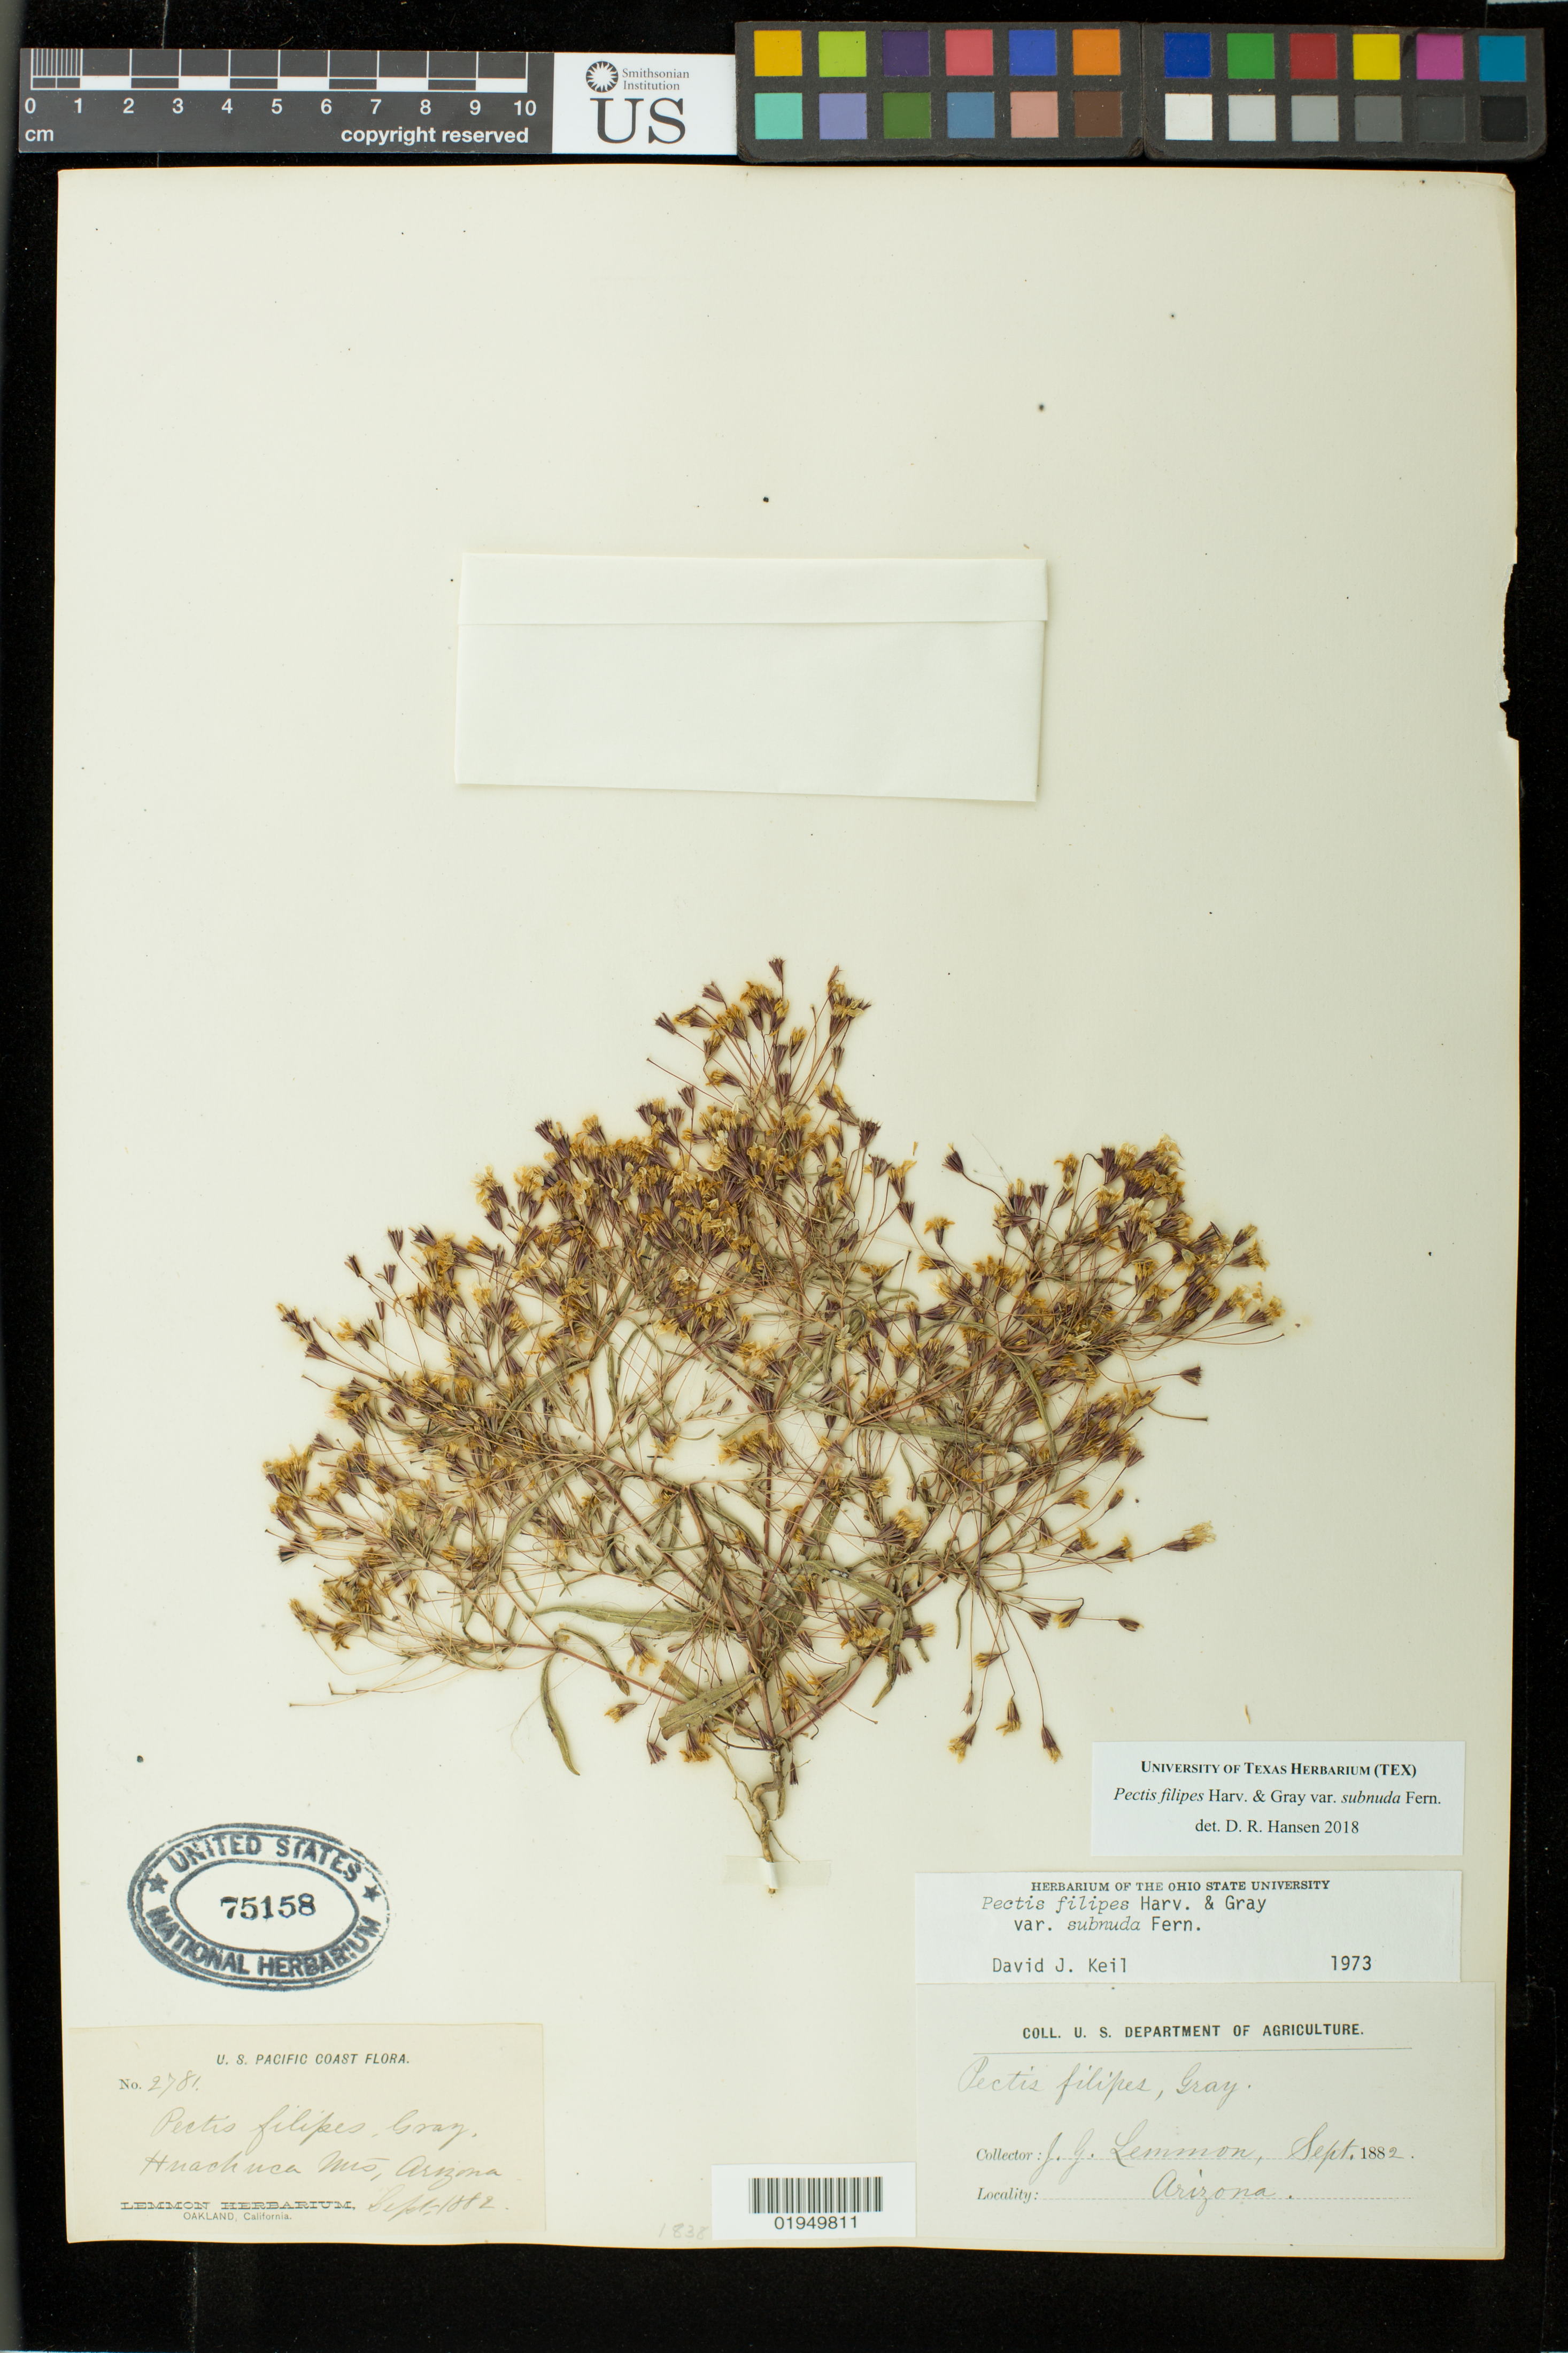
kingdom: Plantae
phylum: Tracheophyta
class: Magnoliopsida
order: Asterales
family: Asteraceae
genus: Pectis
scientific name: Pectis filipes var. subnuda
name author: Fernald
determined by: Hansen, D. R.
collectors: J. G. Lemmon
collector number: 2781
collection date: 1882-09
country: United States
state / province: Arizona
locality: Huachuca Mts.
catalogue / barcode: US 75158